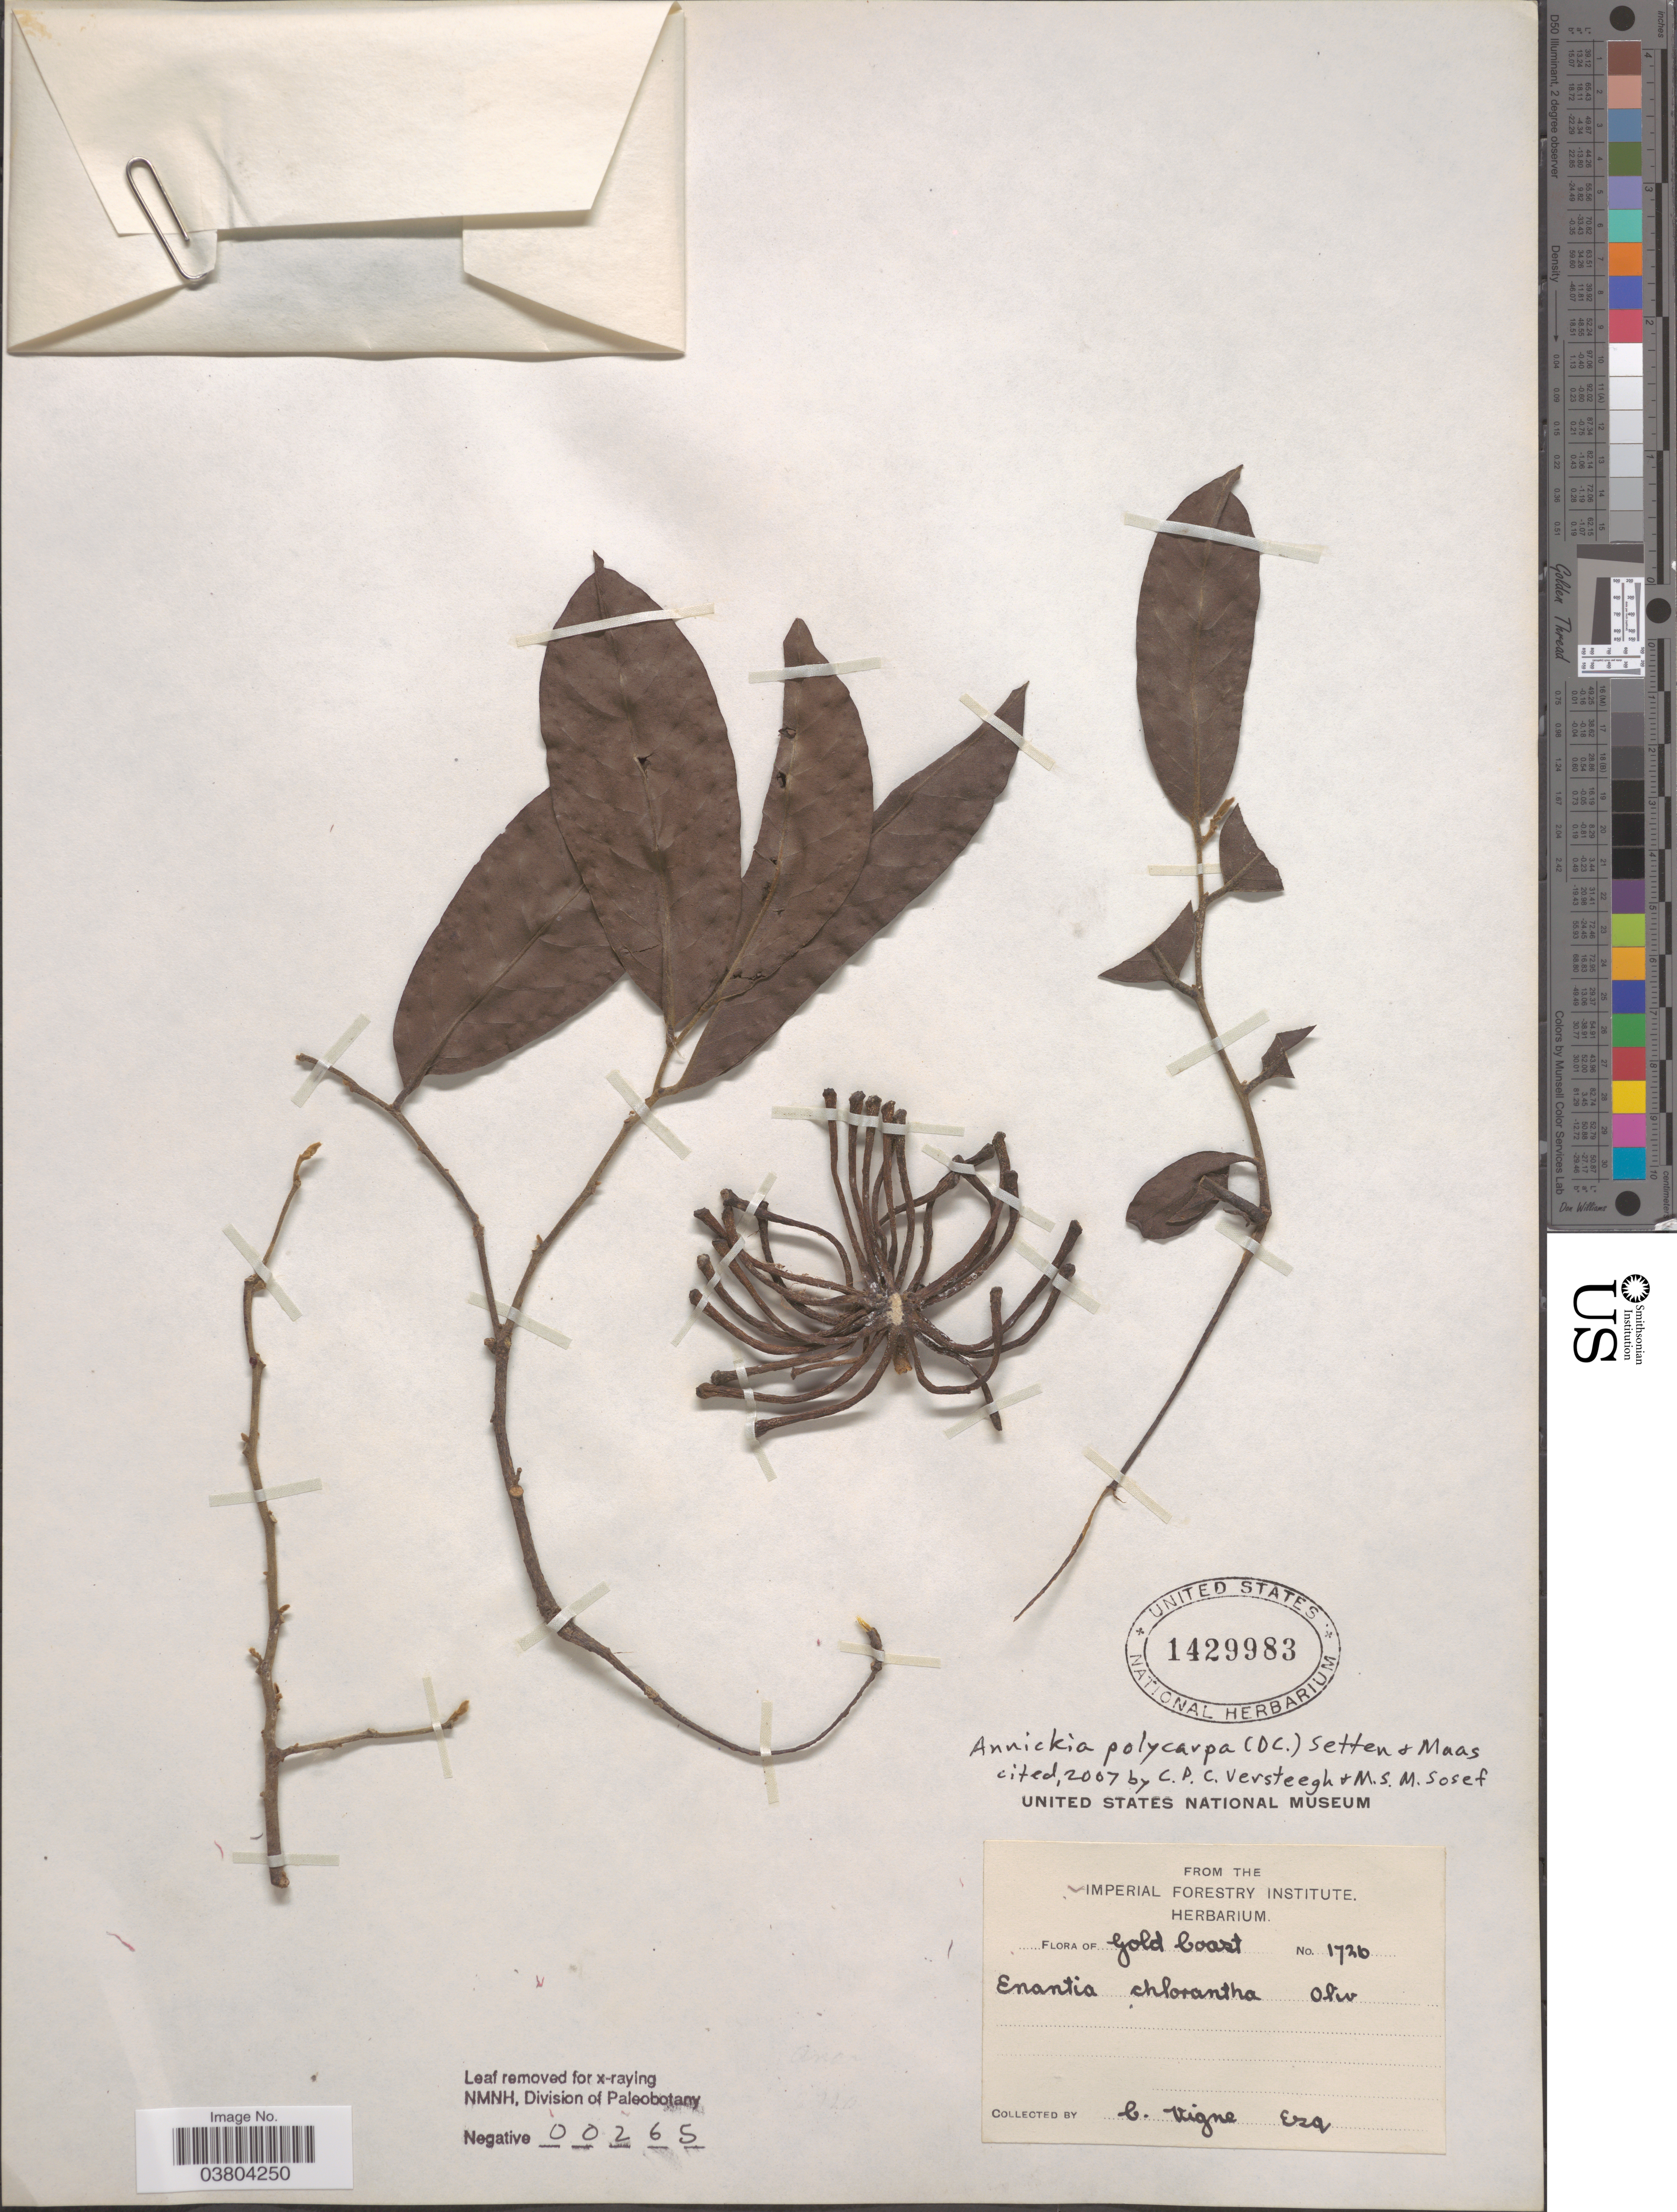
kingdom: Plantae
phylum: Tracheophyta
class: Magnoliopsida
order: Magnoliales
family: Annonaceae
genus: Annickia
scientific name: Annickia polycarpa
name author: (DC.) I.M. Turner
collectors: C. Vigne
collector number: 1726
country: Ghana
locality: Gold Coast.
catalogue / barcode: US 1429983